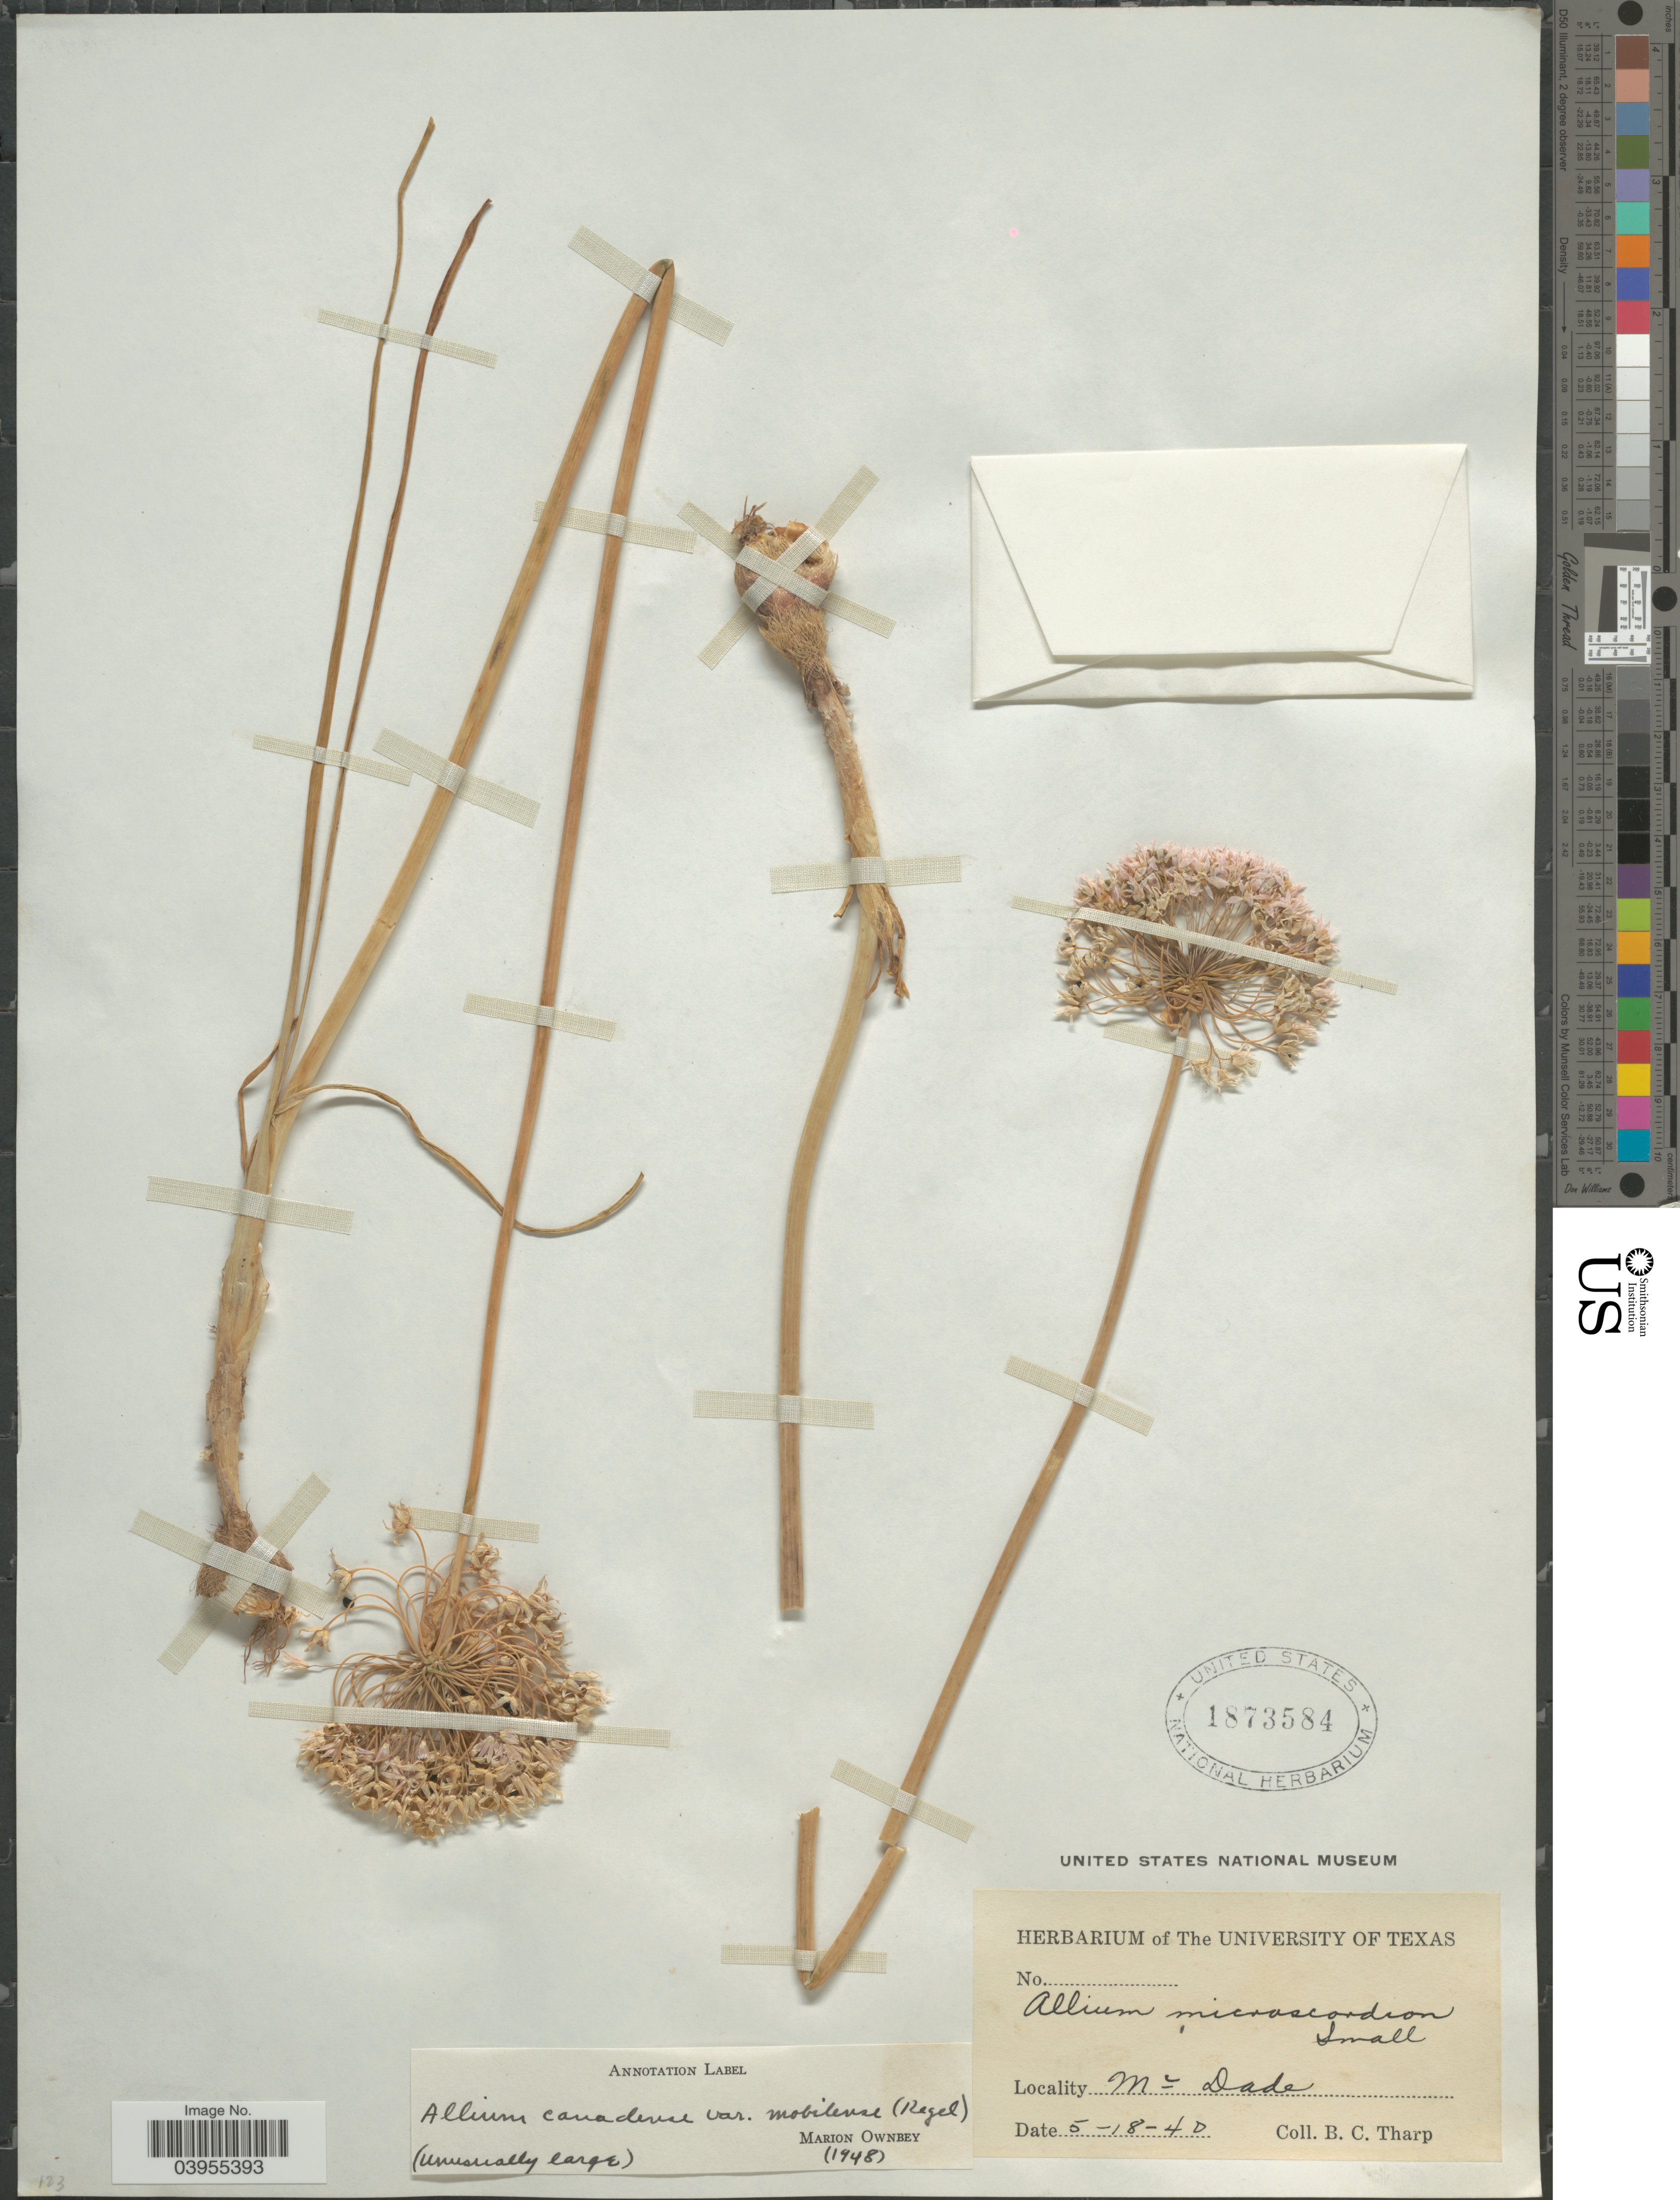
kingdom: Plantae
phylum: Tracheophyta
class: Liliopsida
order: Asparagales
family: Amaryllidaceae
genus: Allium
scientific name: Allium canadense var. mobilense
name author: (Regel) Traub & Ownbey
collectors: B. C. Tharp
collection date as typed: Transcribed d/m/y: 18/5/40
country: United States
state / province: Texas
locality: Mc Dade.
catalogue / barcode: US 1873584